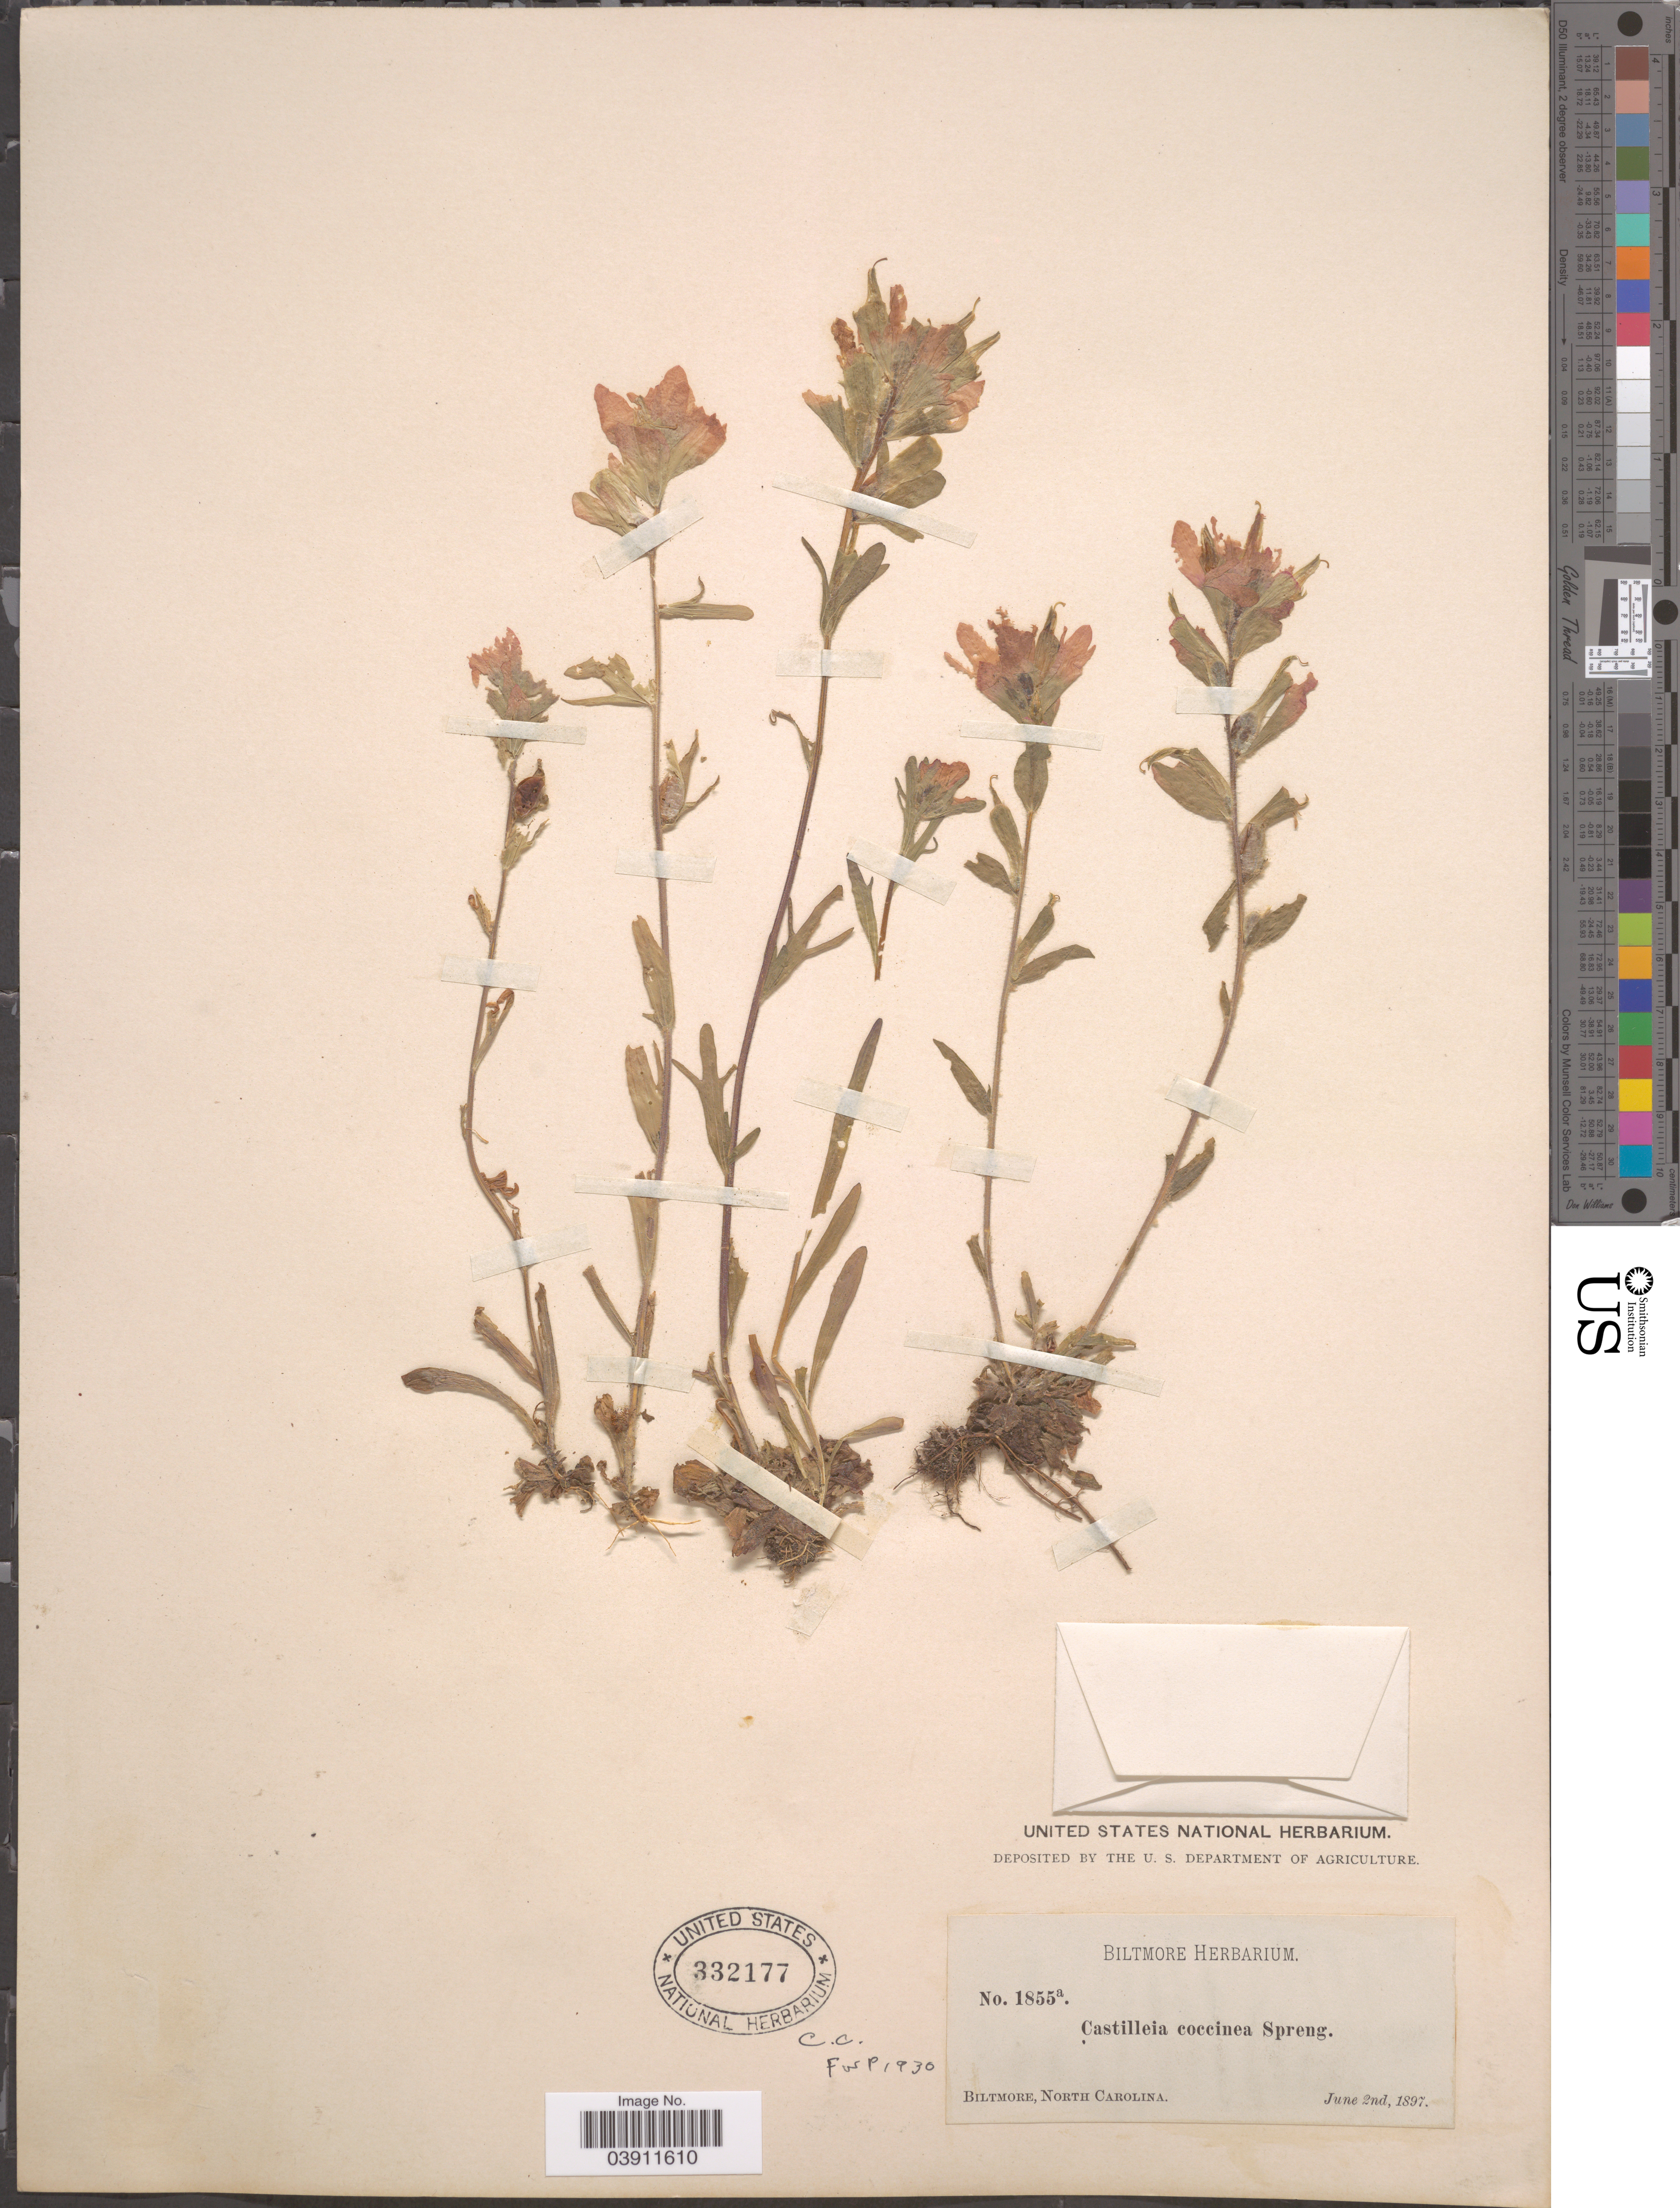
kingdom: Plantae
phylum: Tracheophyta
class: Magnoliopsida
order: Lamiales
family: Orobanchaceae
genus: Castilleja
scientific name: Castilleja coccinea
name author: (L.) Spreng.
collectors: ex herb. Biltmore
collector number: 1855a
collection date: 1897-06-02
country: United States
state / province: North Carolina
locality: Biltmore.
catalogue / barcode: US 332177